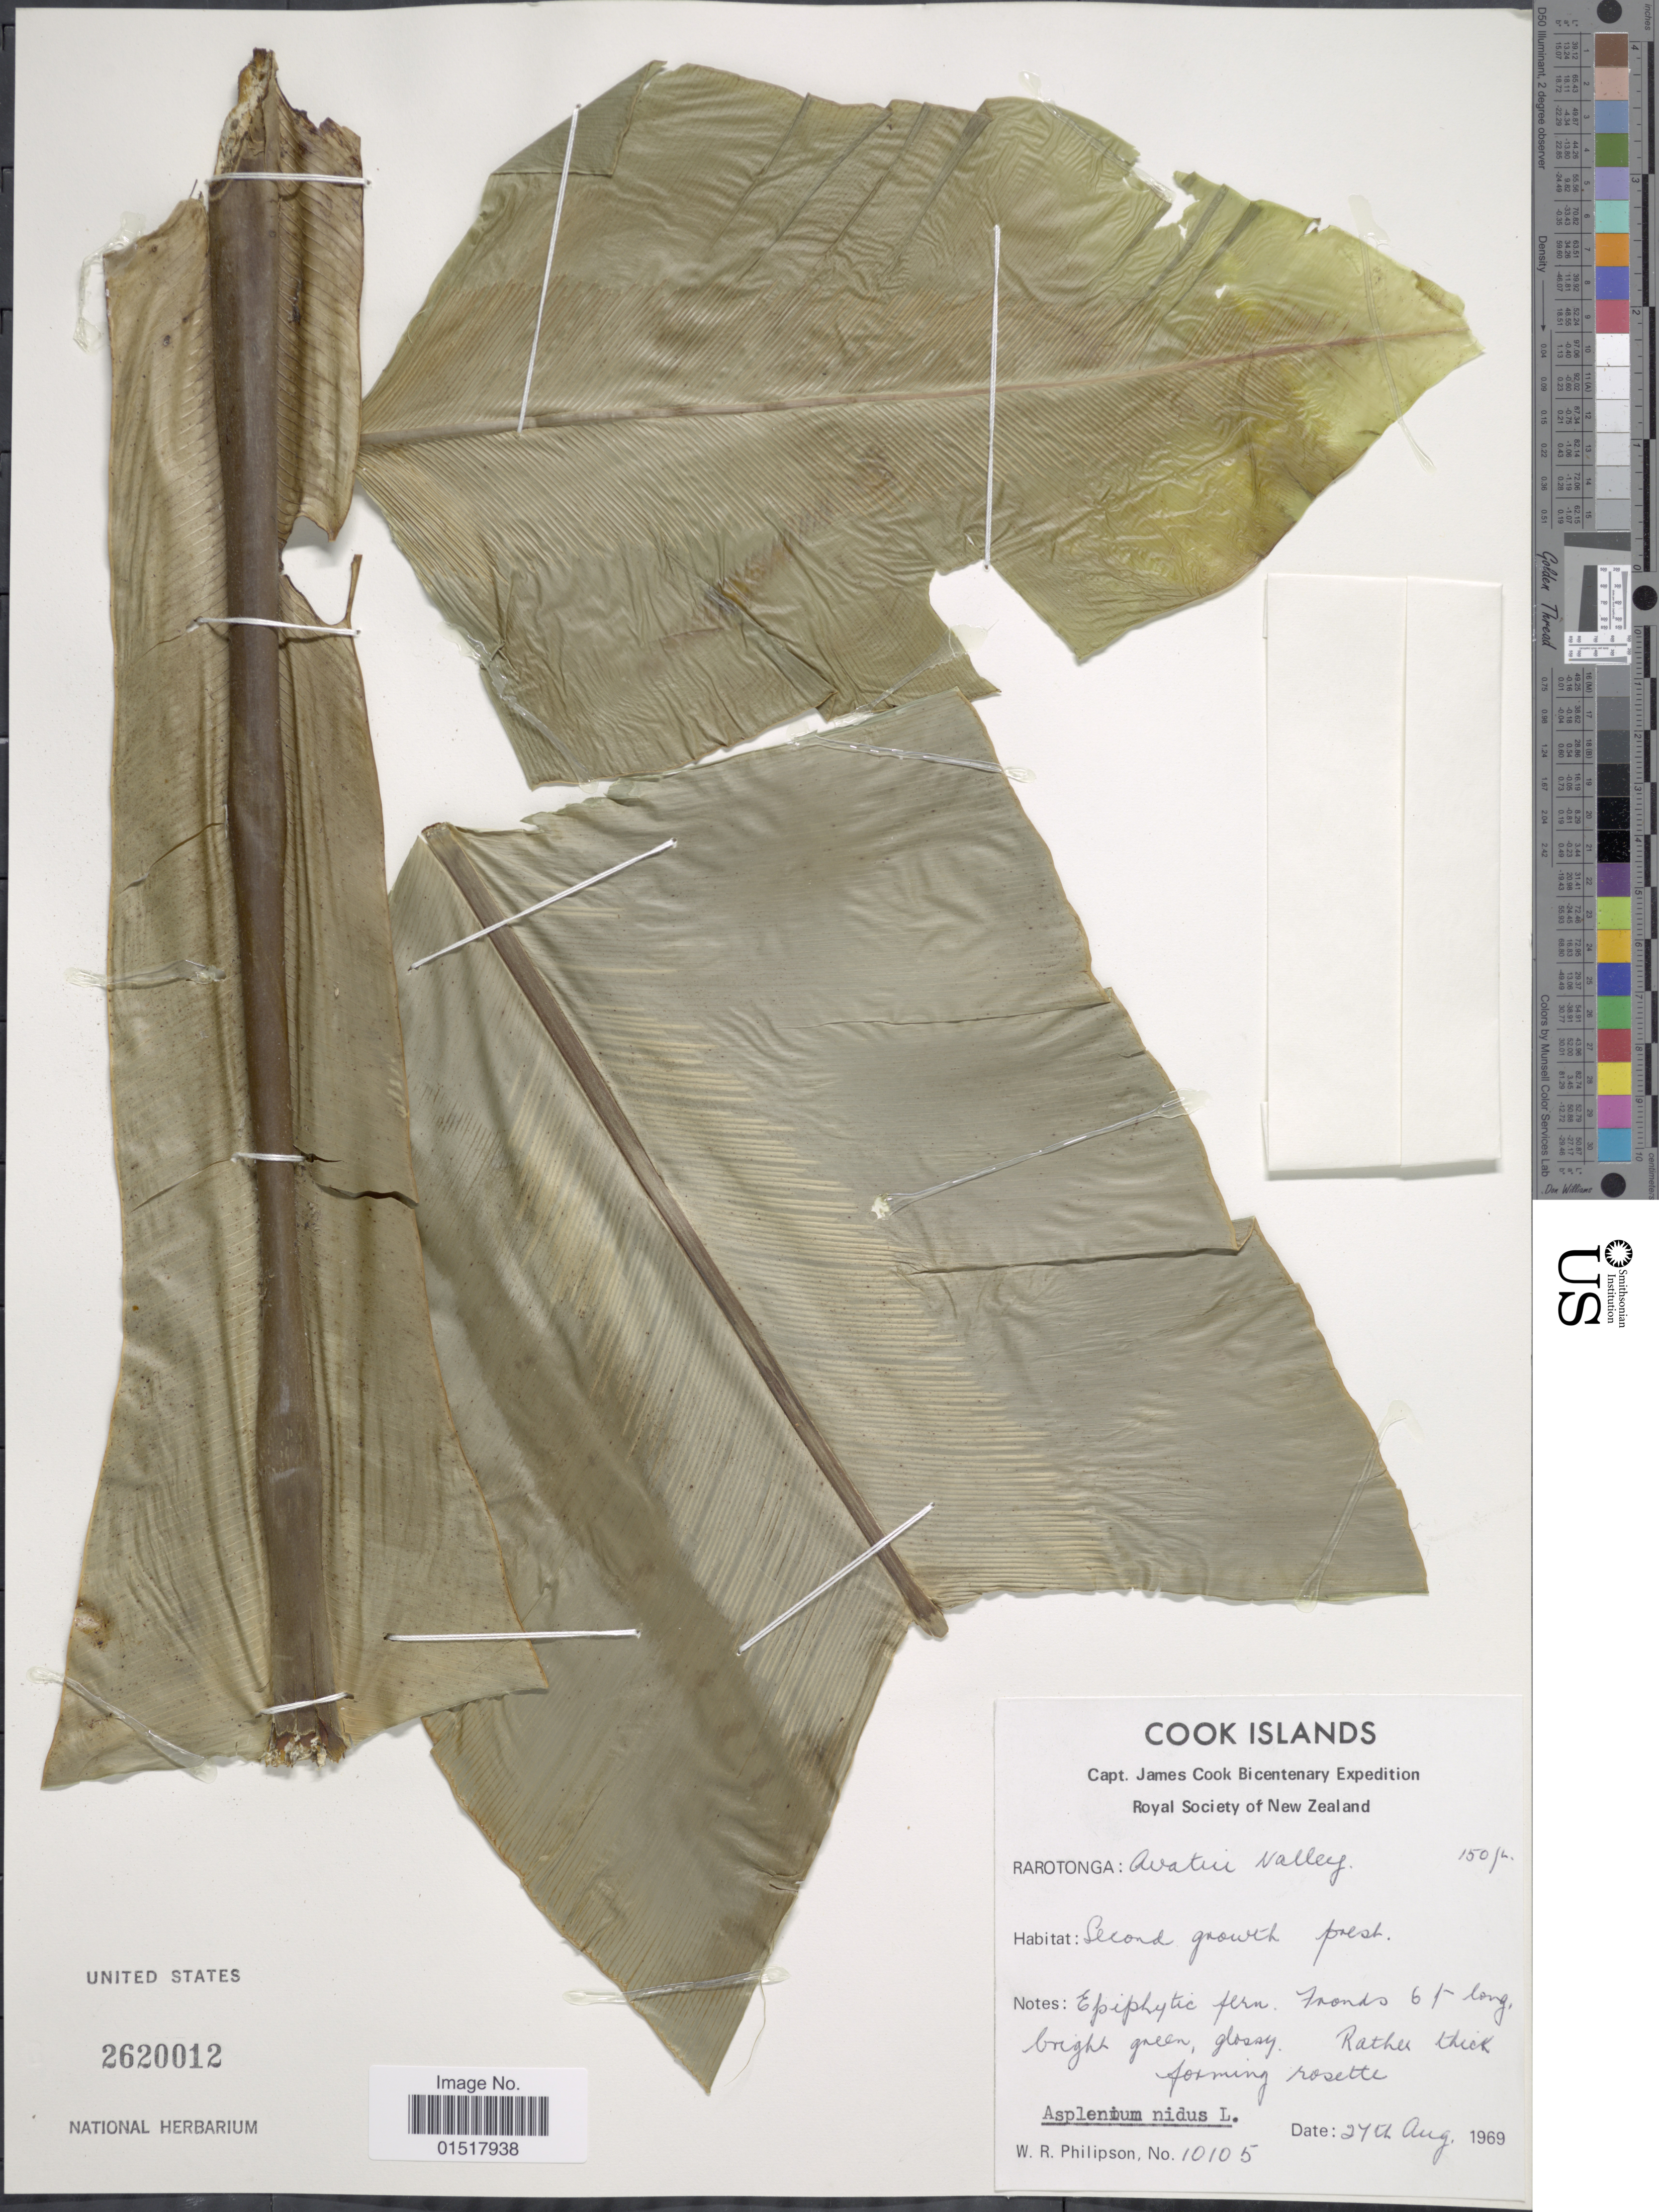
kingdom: Plantae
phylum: Tracheophyta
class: Polypodiopsida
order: Polypodiales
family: Aspleniaceae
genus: Asplenium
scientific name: Asplenium nidus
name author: L.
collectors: W. R. Philipson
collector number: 10105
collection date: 1969-08-27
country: Cook Islands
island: Rarotonga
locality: Rarotonga: Avatui Valley.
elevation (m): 46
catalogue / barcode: US 2620012